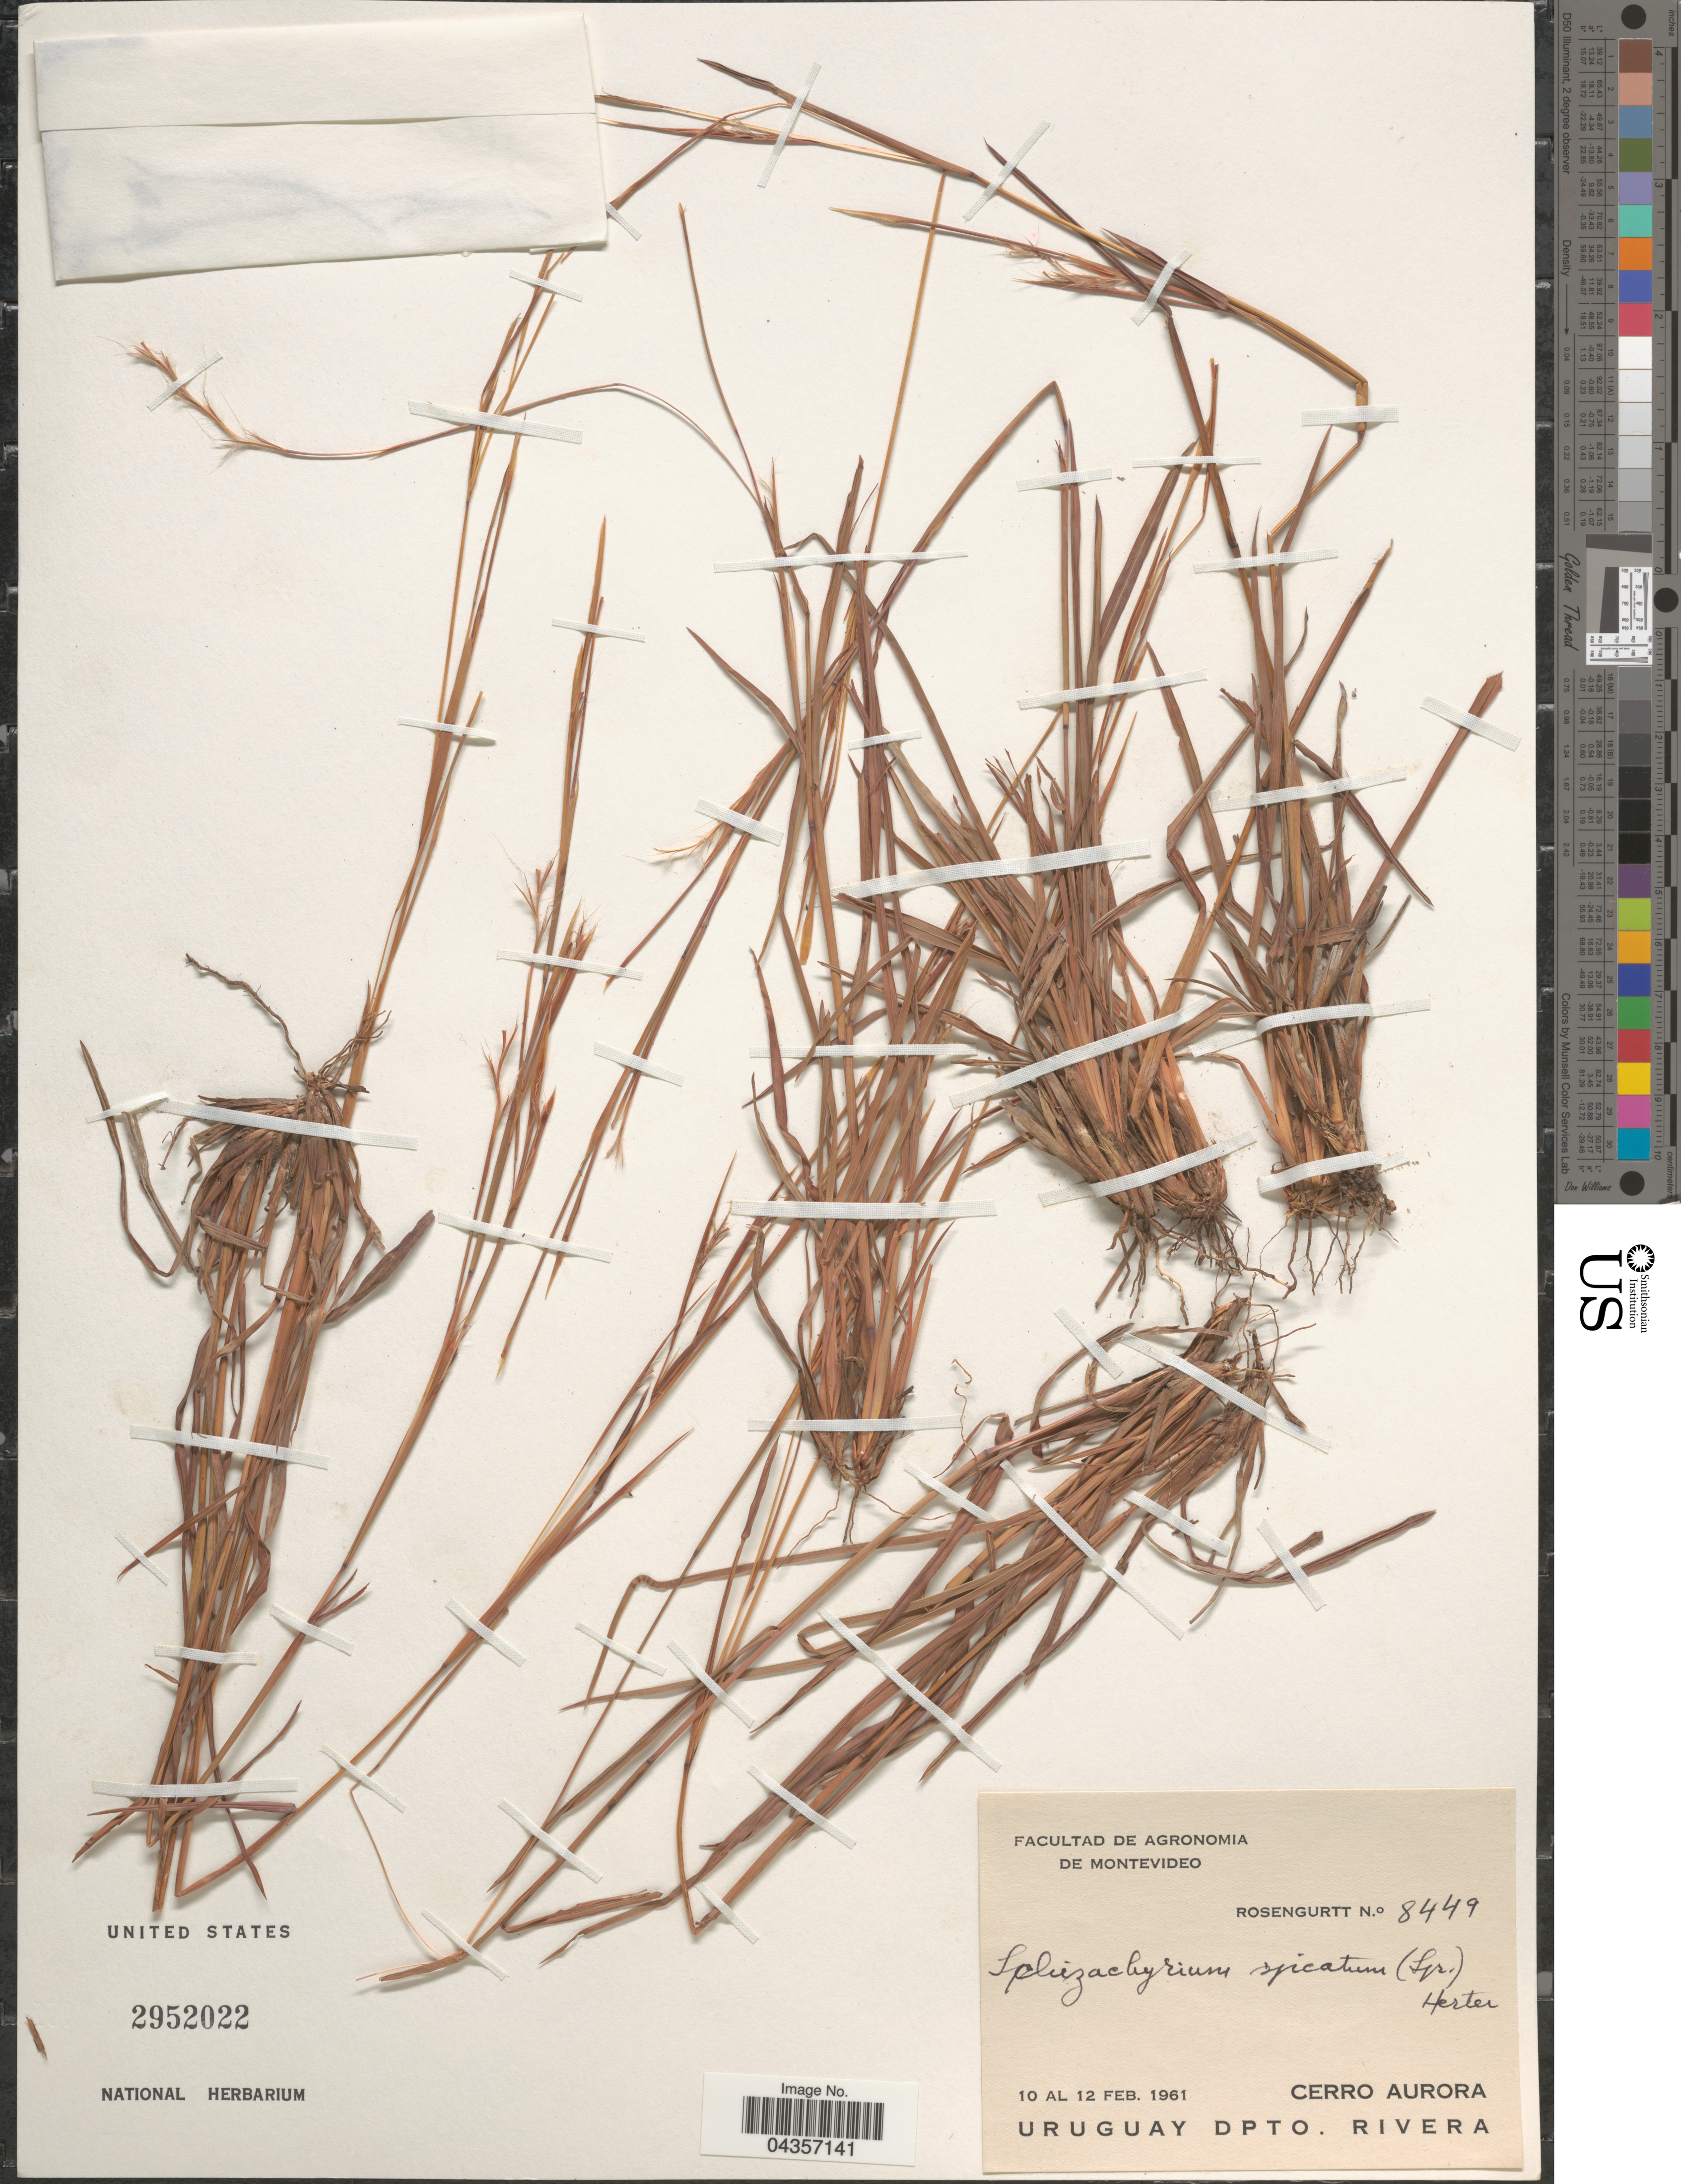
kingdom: Plantae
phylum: Tracheophyta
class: Liliopsida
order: Poales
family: Poaceae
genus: Schizachyrium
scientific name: Schizachyrium spicatum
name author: (Spreng.) Wipff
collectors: Rosengurtt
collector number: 8449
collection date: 1961-02-10/1961-02-12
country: Uruguay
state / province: Rivera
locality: Cerro Aurora. Dpto. Rivera.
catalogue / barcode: US 2952022